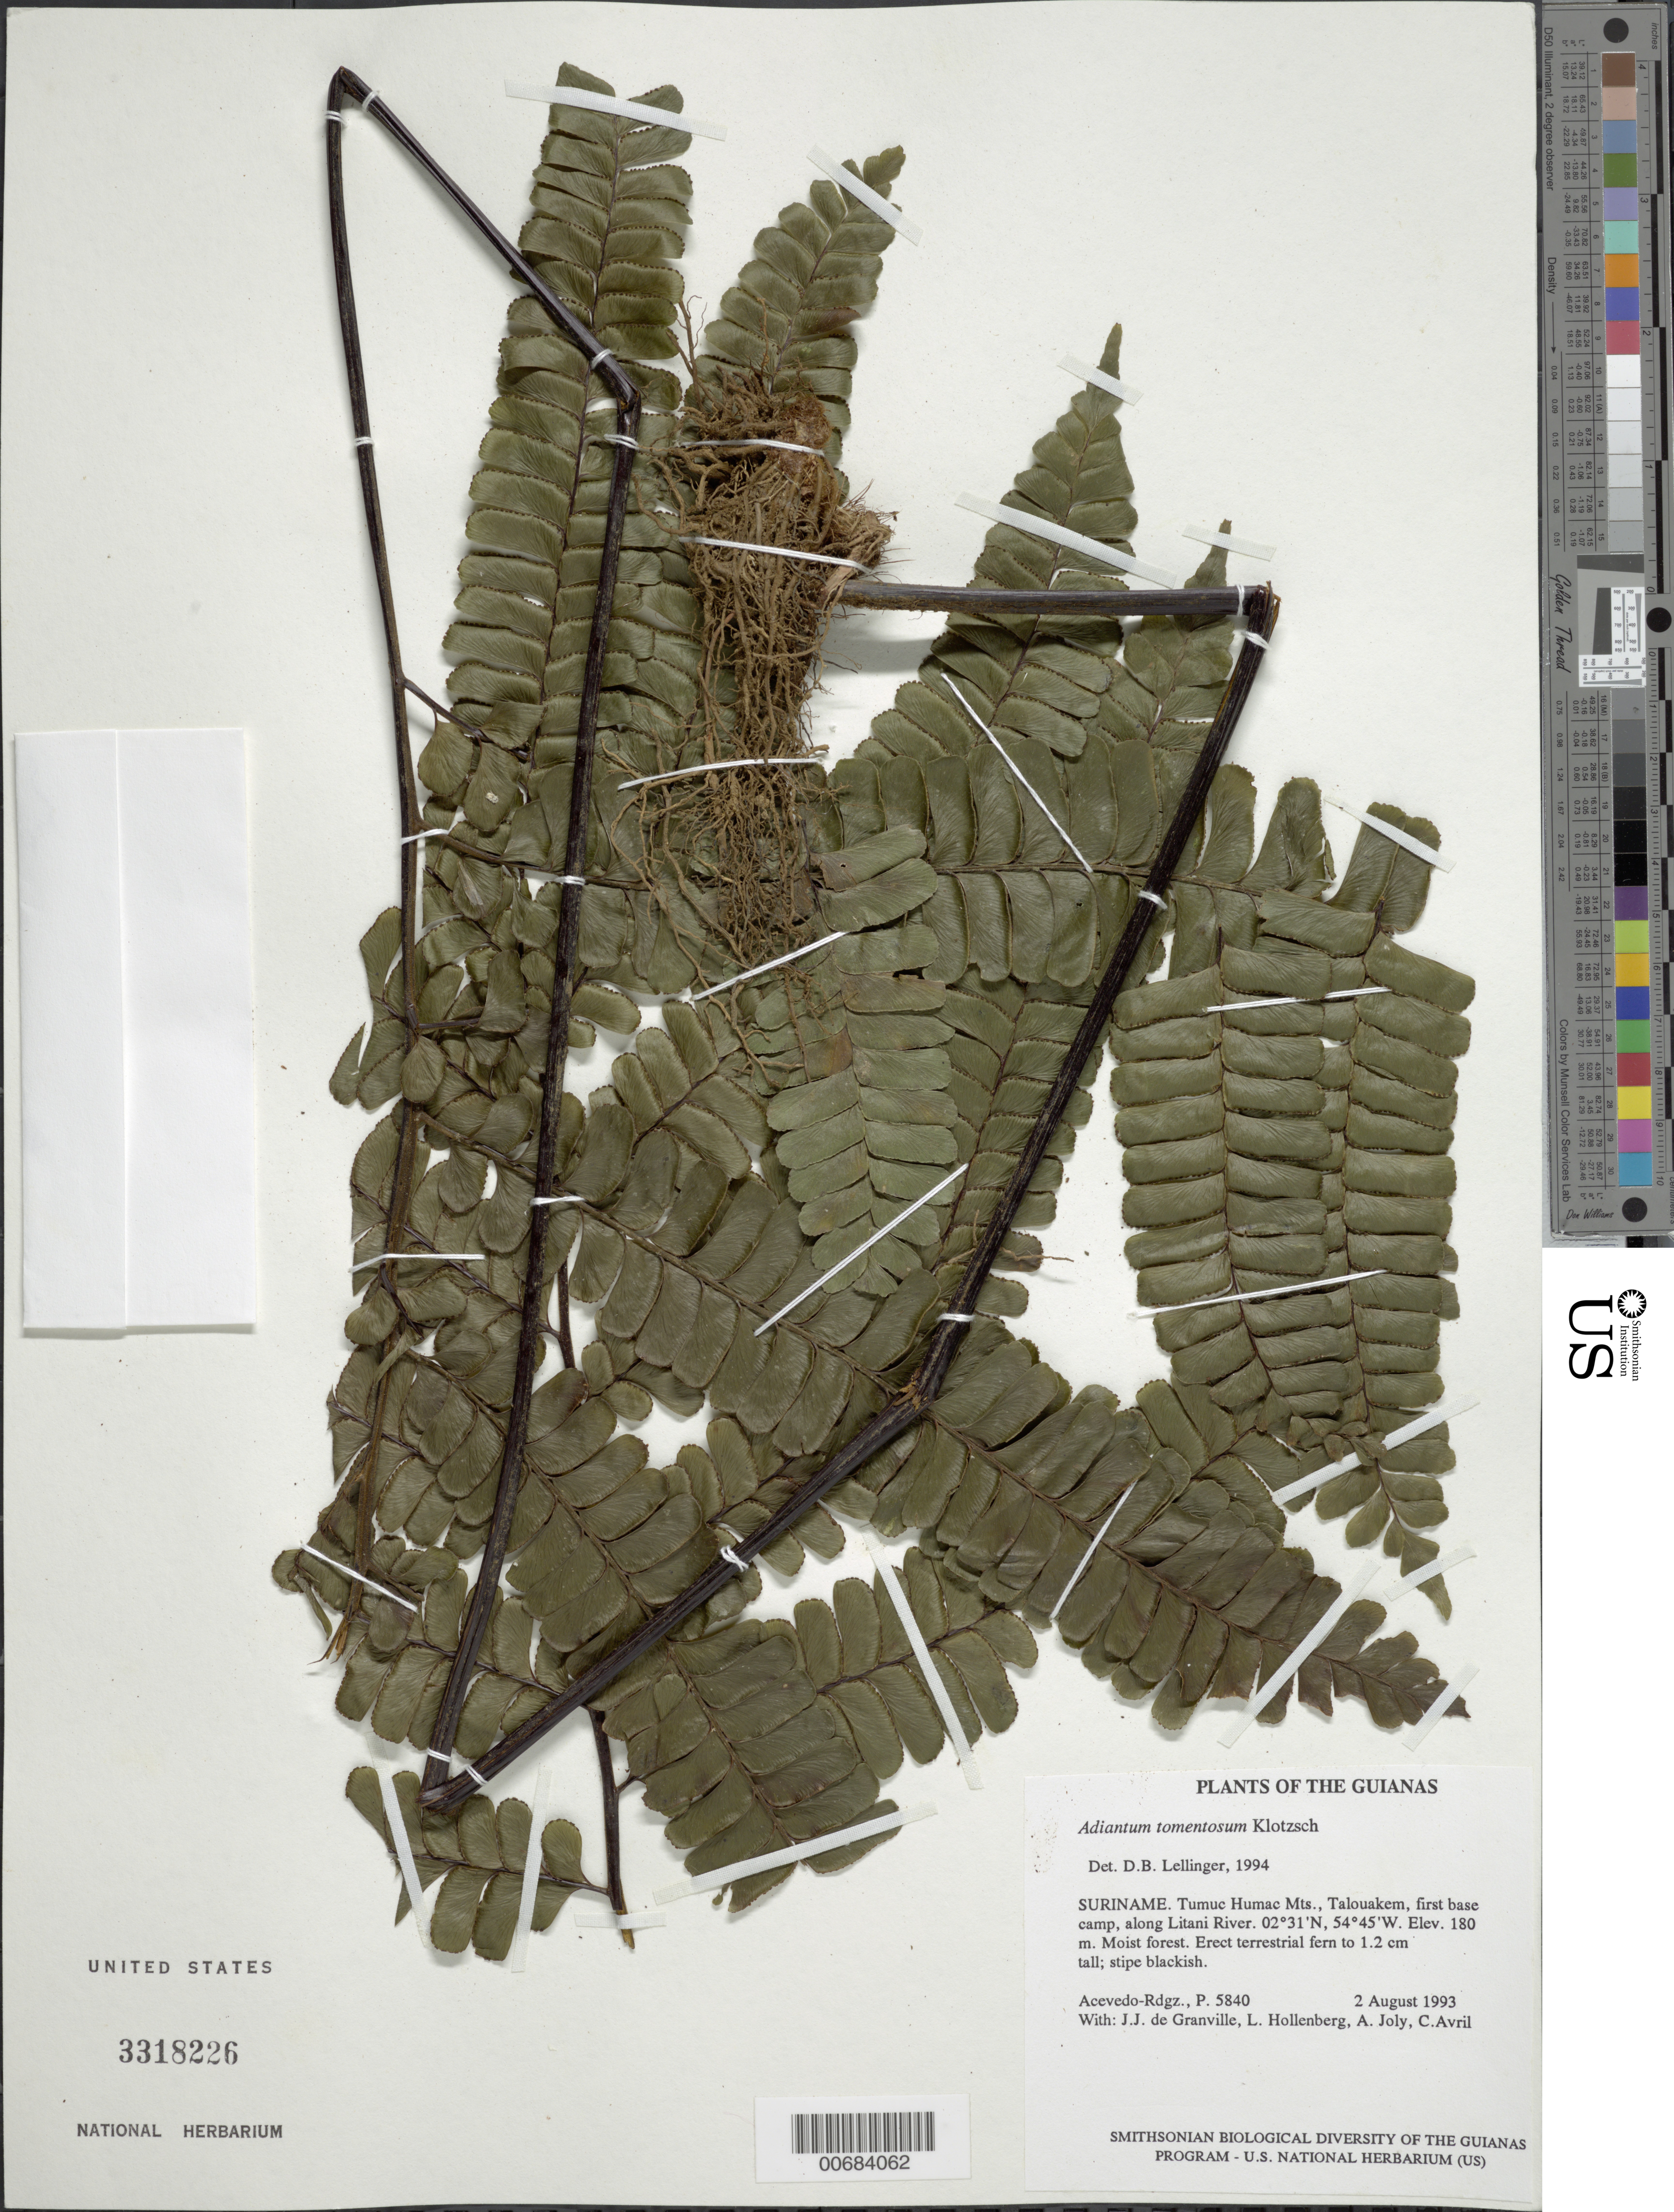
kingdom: Plantae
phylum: Tracheophyta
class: Polypodiopsida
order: Polypodiales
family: Pteridaceae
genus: Adiantum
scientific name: Adiantum tomentosum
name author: Klotzsch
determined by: Lellinger, David B., (BOT), Smithsonian Institution - National Museum of Natural History (UNITED STATES)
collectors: P. Acevedo-Rodr., J.-J. de Granville, A. Joly, A. Boyer & L. Hollenberg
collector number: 5840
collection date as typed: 02 Aug 1993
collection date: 1993-08-02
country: Suriname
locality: Tumuc Humac Mts., Talouakem, first base camp, along Litani River.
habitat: Moist forest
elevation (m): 180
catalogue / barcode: US 3318226